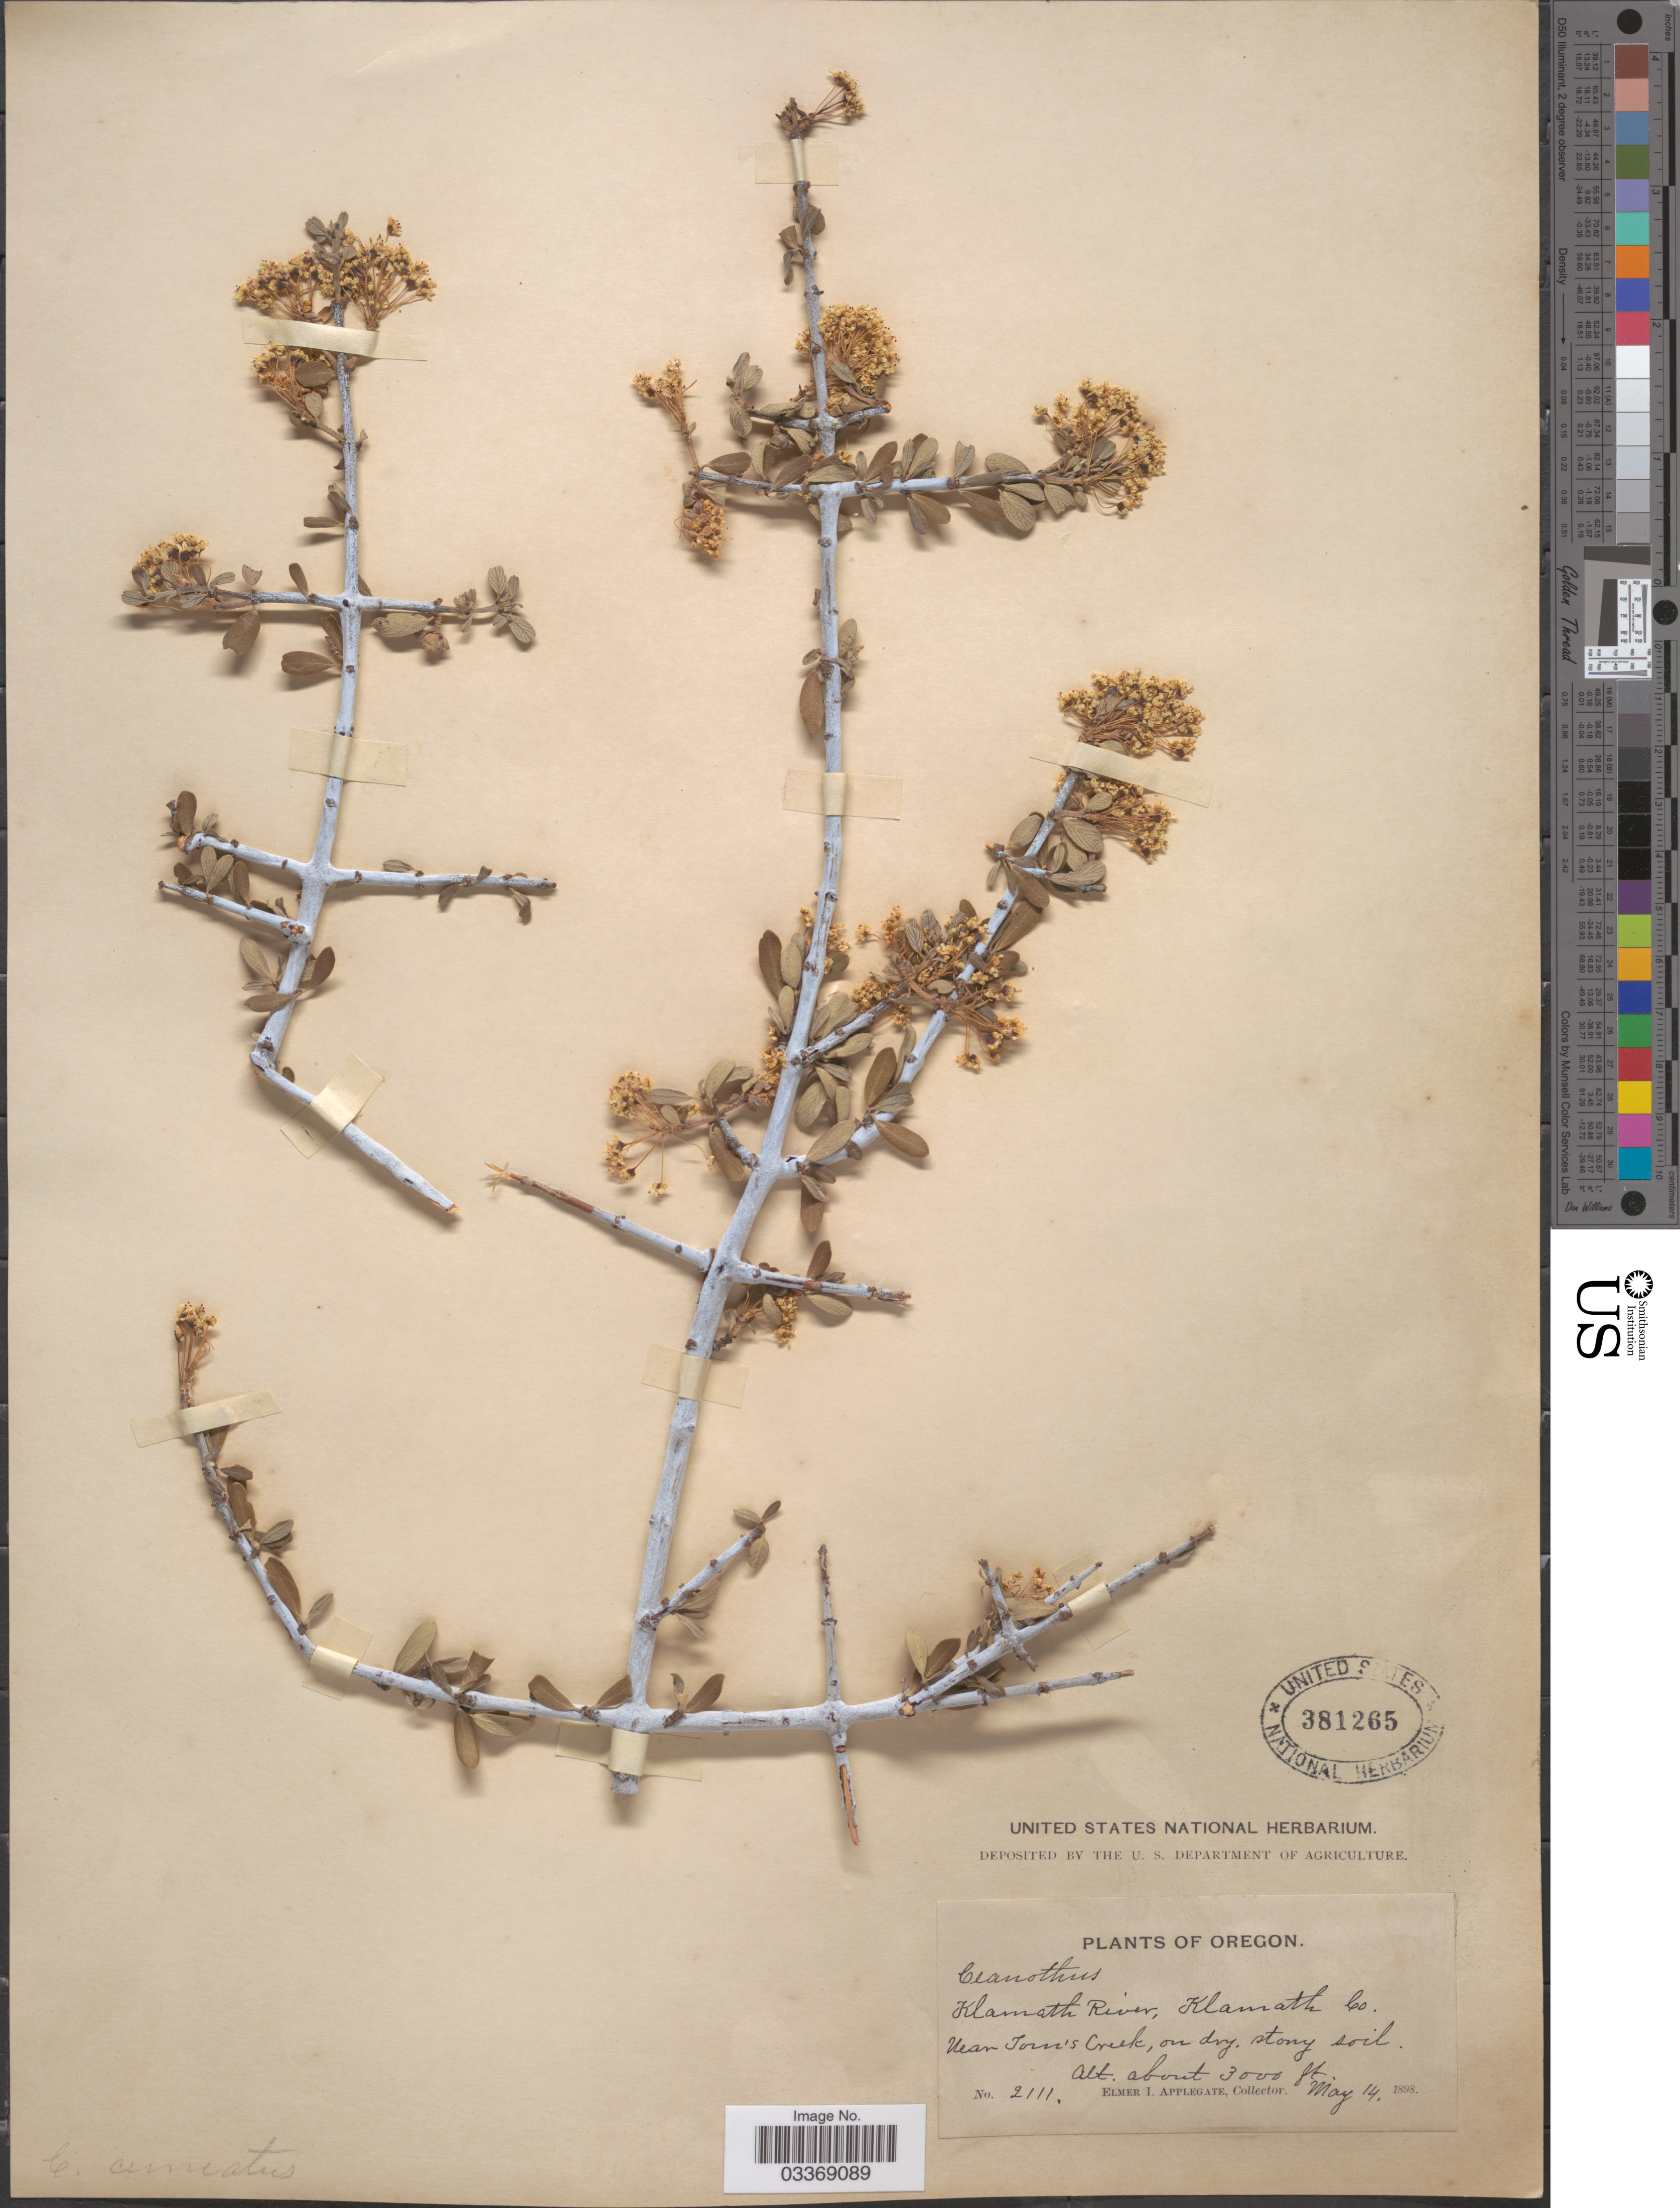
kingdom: Plantae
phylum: Tracheophyta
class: Magnoliopsida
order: Rosales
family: Rhamnaceae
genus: Ceanothus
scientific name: Ceanothus cuneatus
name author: (Hook.) Nutt.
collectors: E. I. Applegate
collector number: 2111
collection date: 1898-05-14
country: United States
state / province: Oregon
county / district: Klamath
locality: Klamath River, Klamath Co. Near Tom's Creek.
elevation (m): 914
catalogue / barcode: US 381265